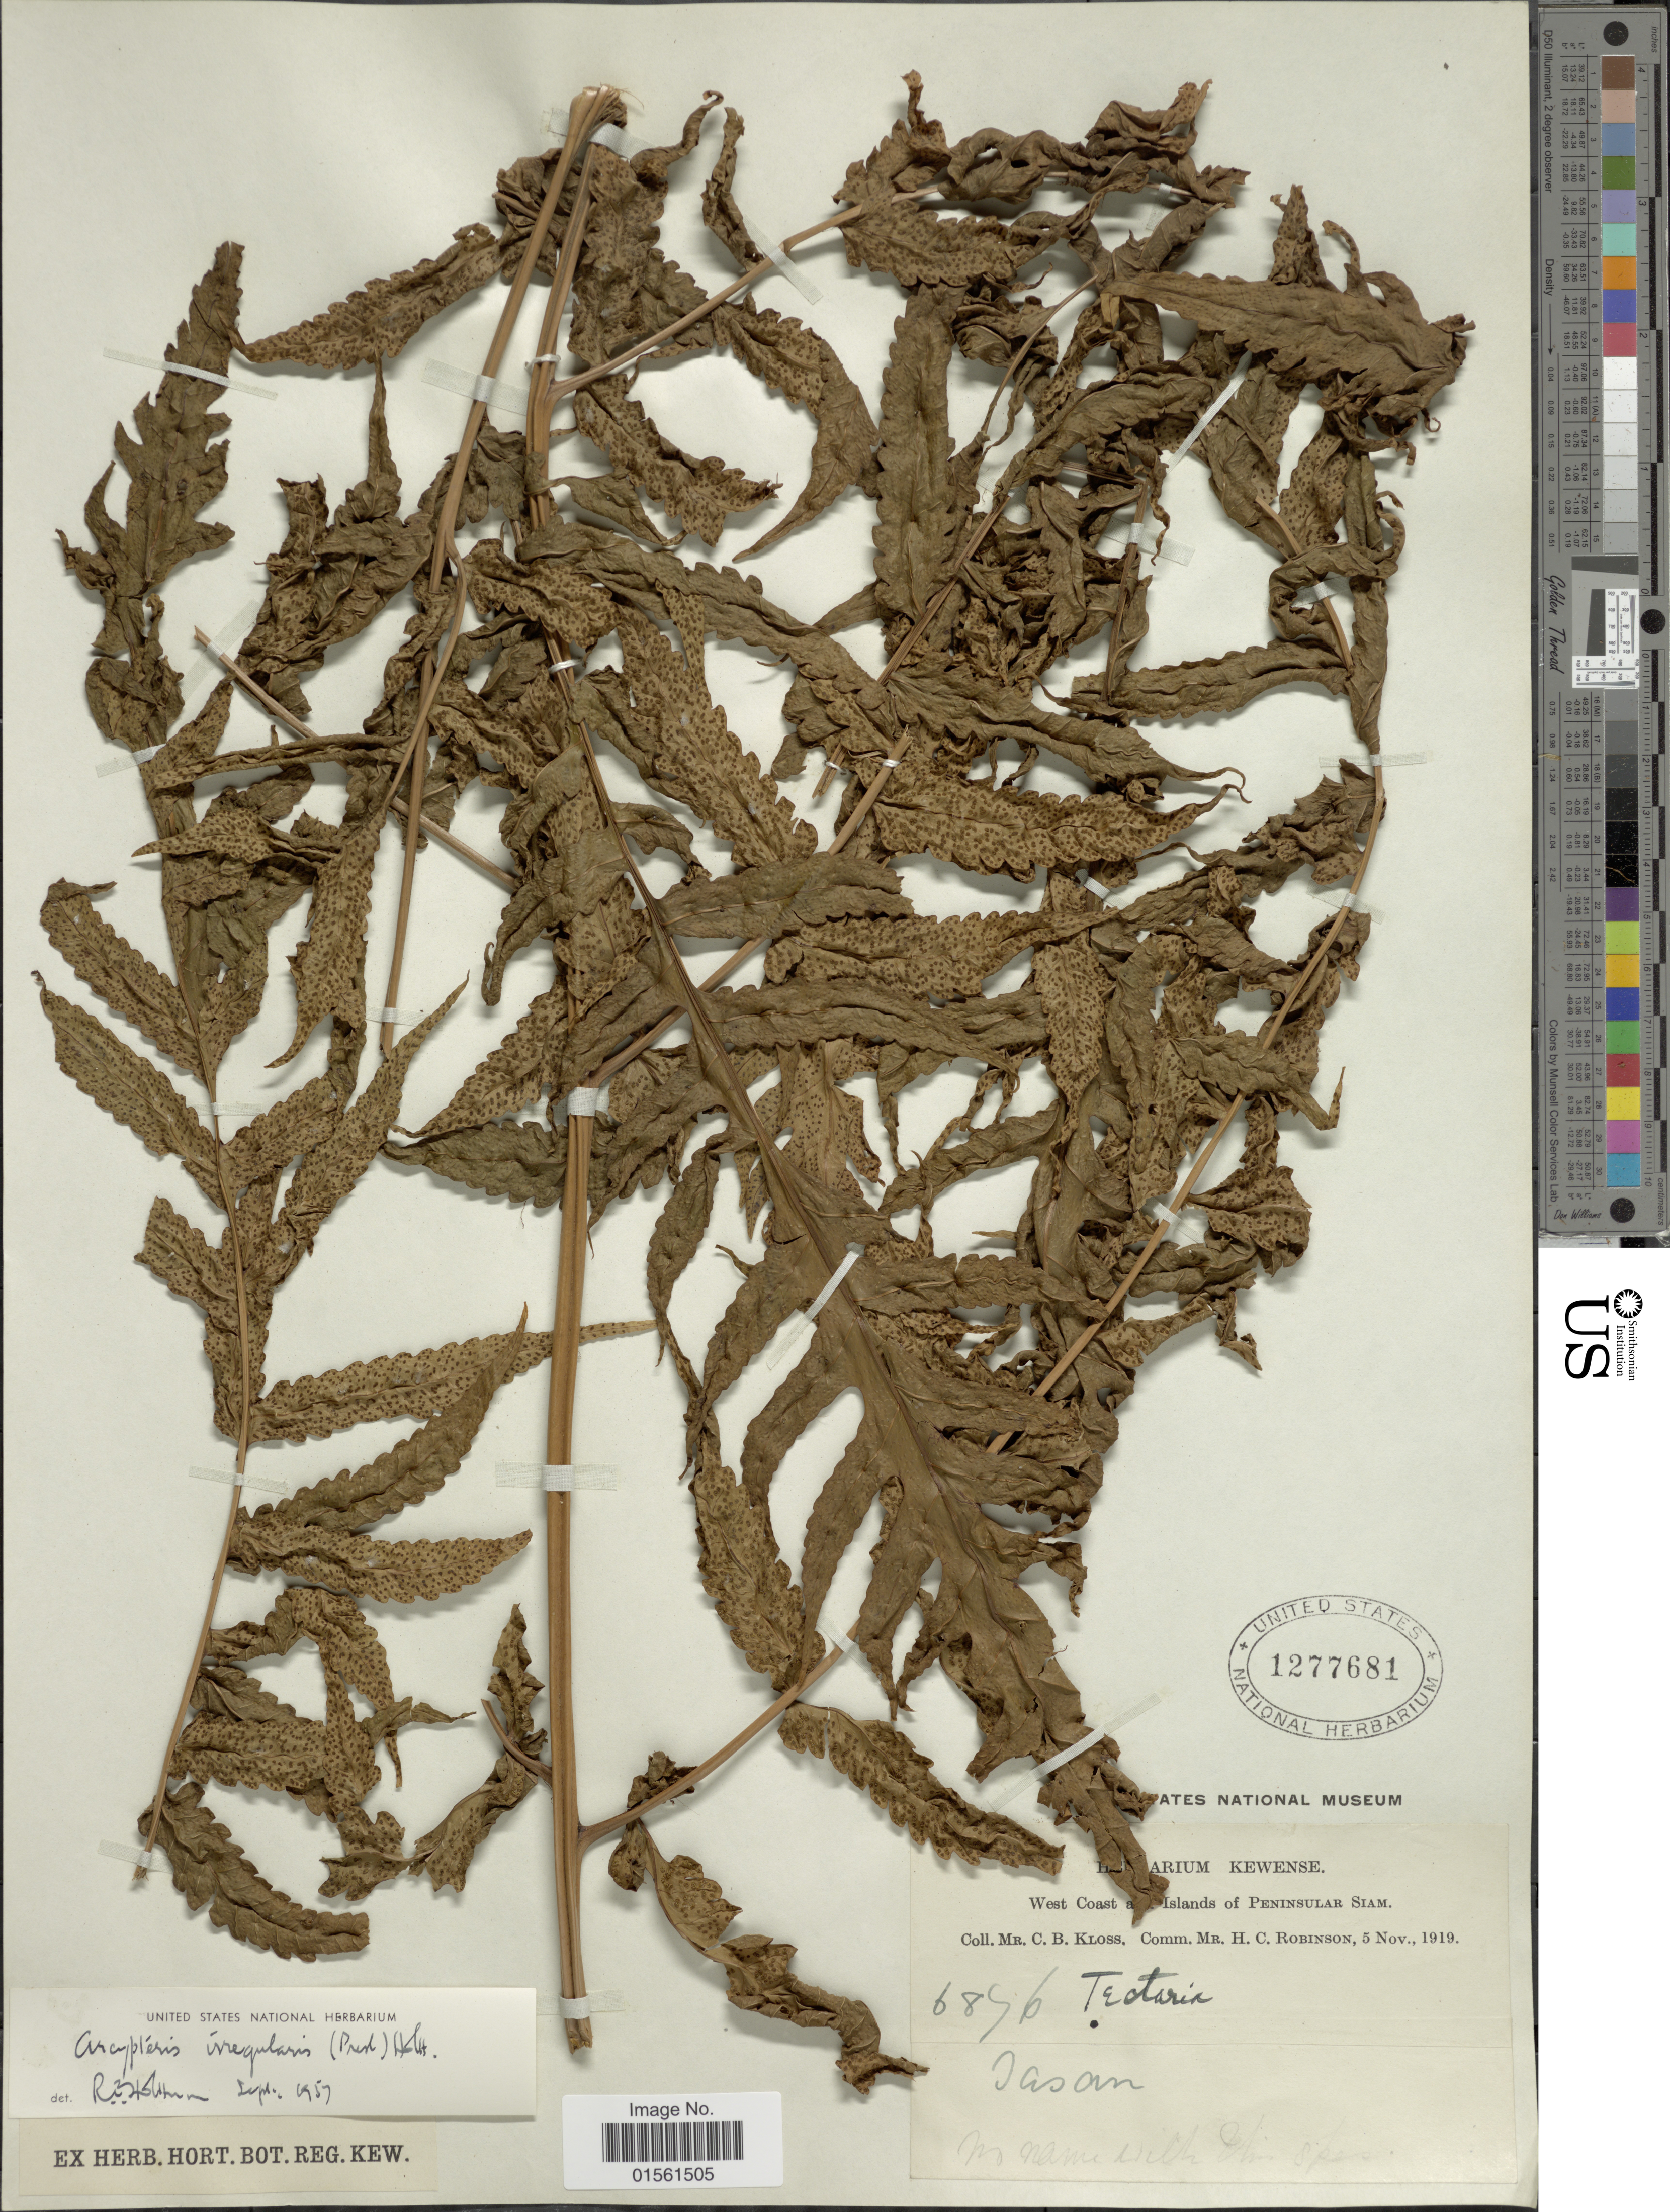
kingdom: Plantae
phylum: Tracheophyta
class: Polypodiopsida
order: Polypodiales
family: Dryopteridaceae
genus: Pleocnemia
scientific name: Pleocnemia irregularis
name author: (C. Presl) Holttum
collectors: C. Kloss & H. C. Robinson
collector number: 6876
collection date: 1919-11-05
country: Thailand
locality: West coast and Islands of Peninsula Siam, Jasan [interpreted]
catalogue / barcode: US 1277681